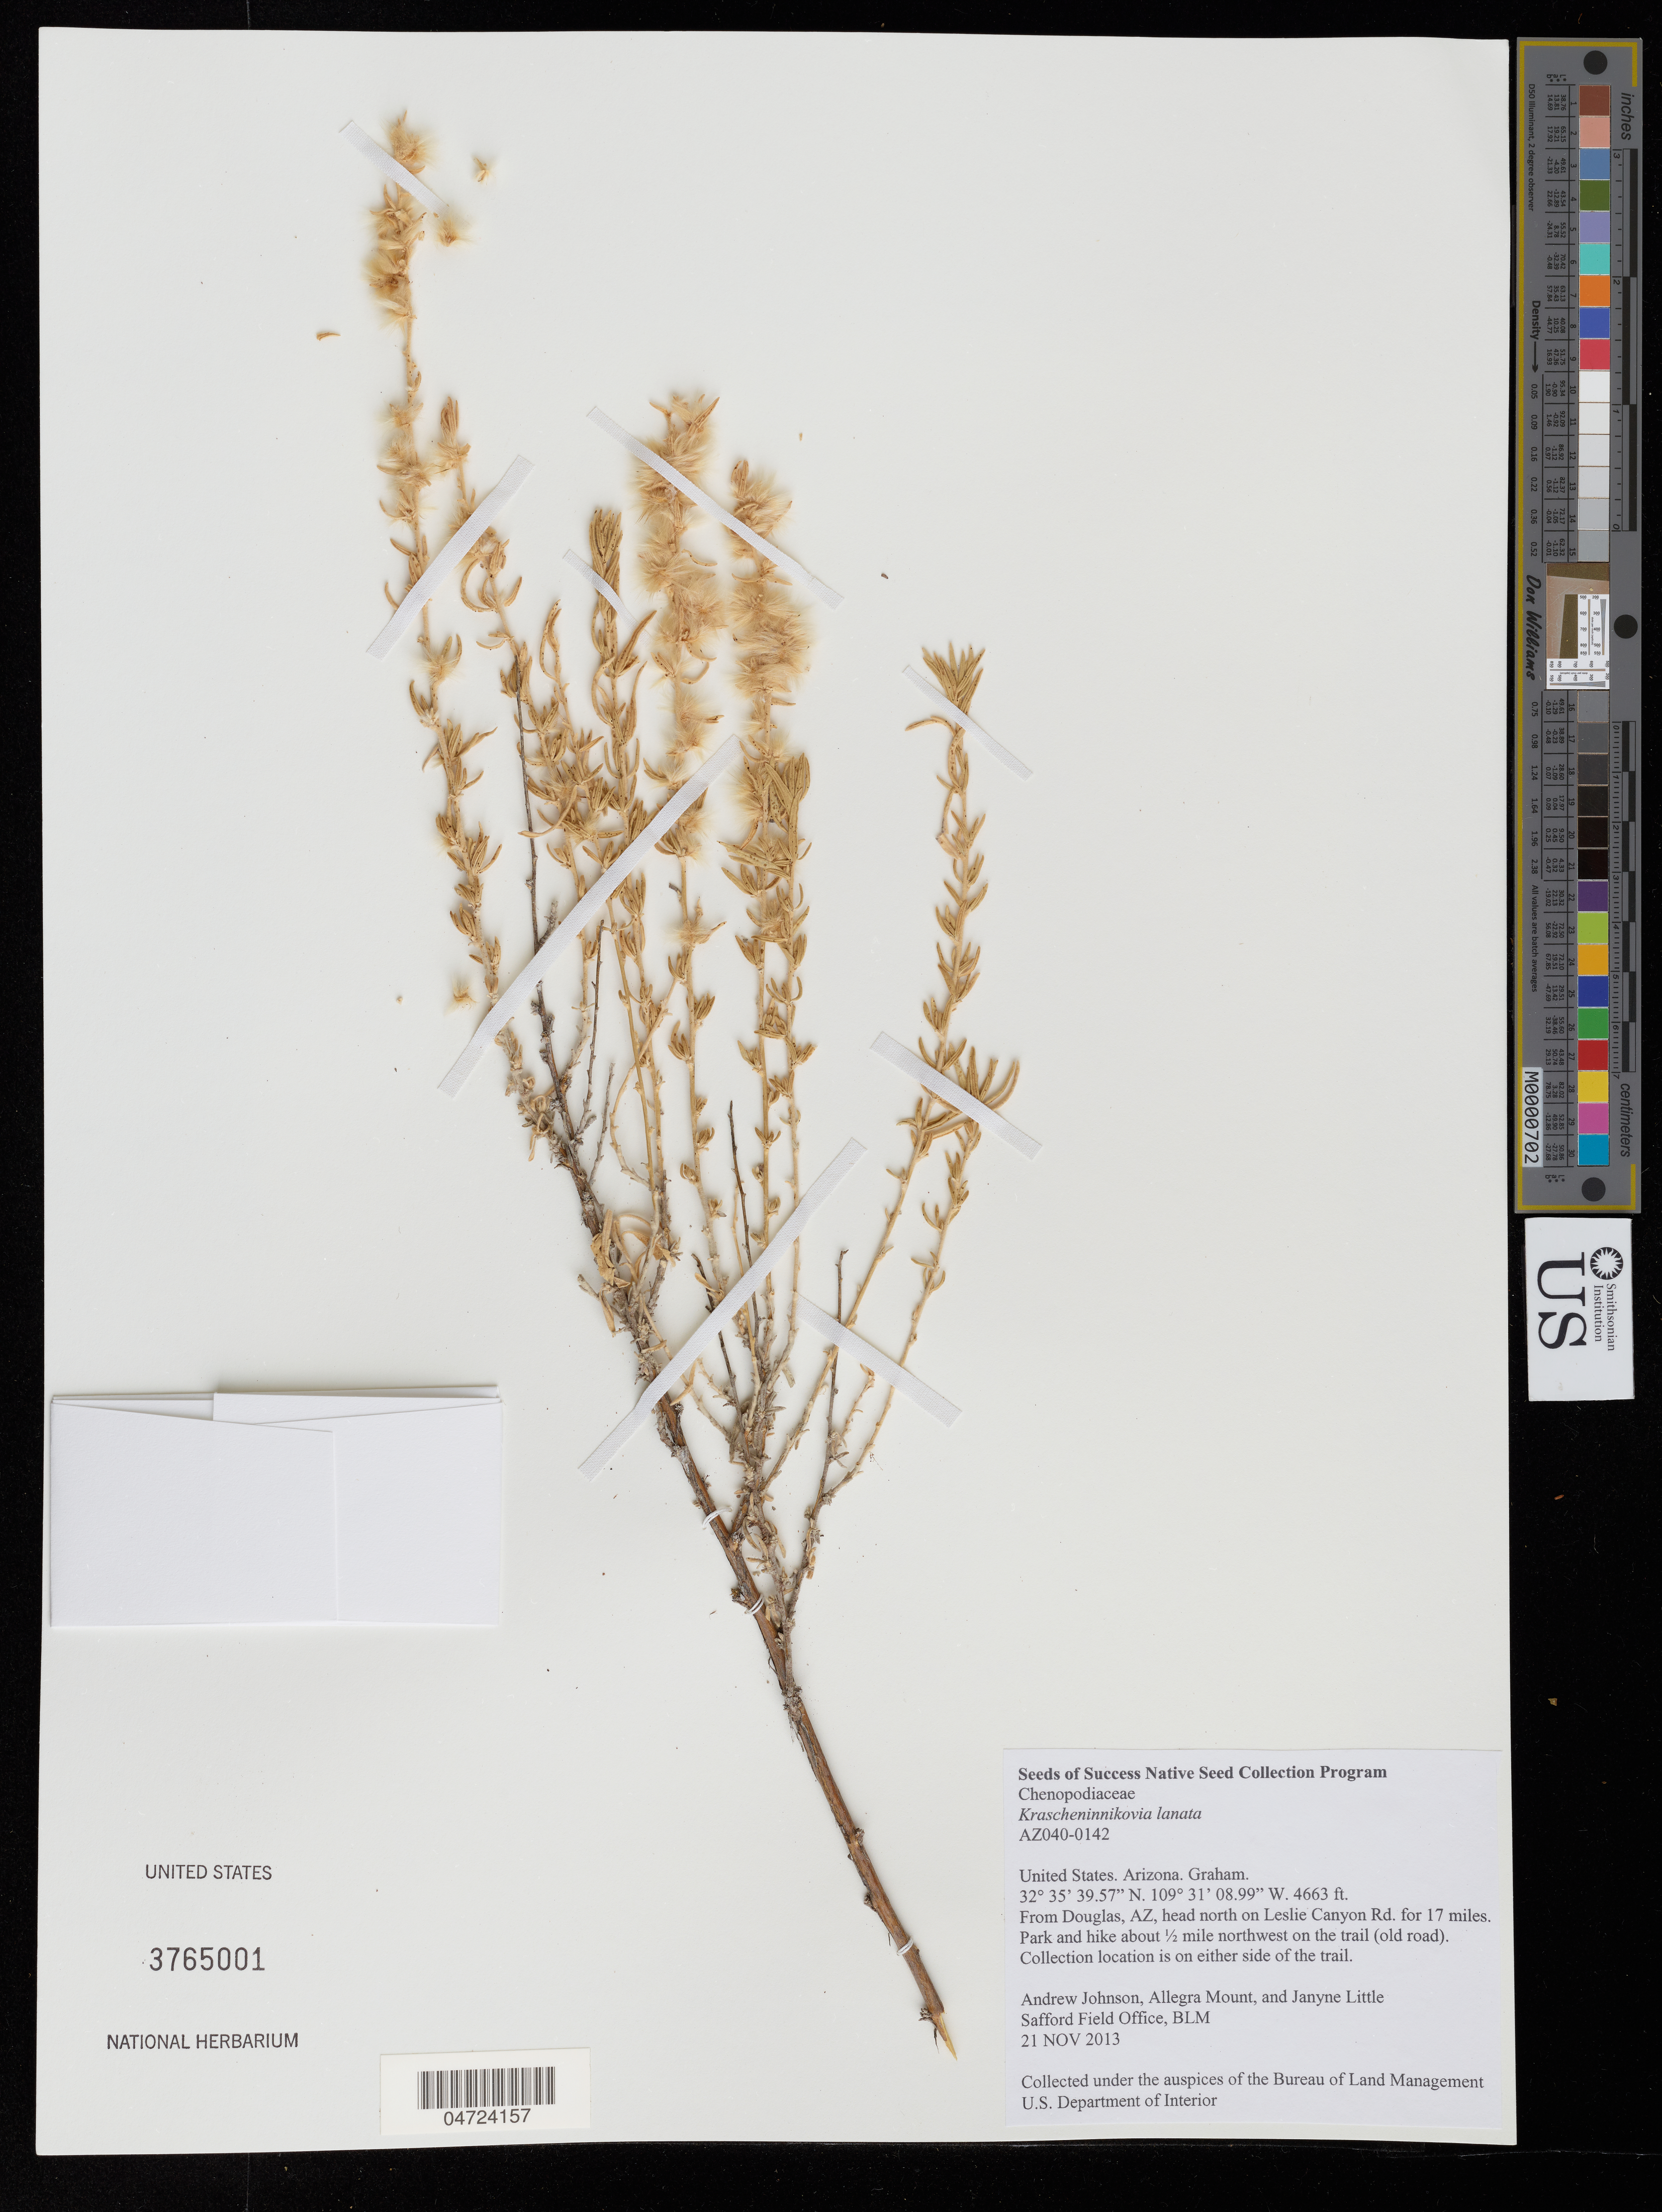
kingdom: Plantae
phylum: Tracheophyta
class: Magnoliopsida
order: Caryophyllales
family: Amaranthaceae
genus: Krascheninnikovia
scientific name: Krascheninnikovia lanata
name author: (Pursh) A. Meeuse & A.Smit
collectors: A. Johnson, A. Mount & J. Little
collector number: AZ040-0142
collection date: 2013-11-21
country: United States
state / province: Arizona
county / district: Graham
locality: Graham. From Douglas, AZ, head north on Leslie Canyon Rd. for 17 miles. Park and hike about ½ mile northwest on the trail (old road). Collection location is on either side of the trail.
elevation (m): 1421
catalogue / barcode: US 3765001